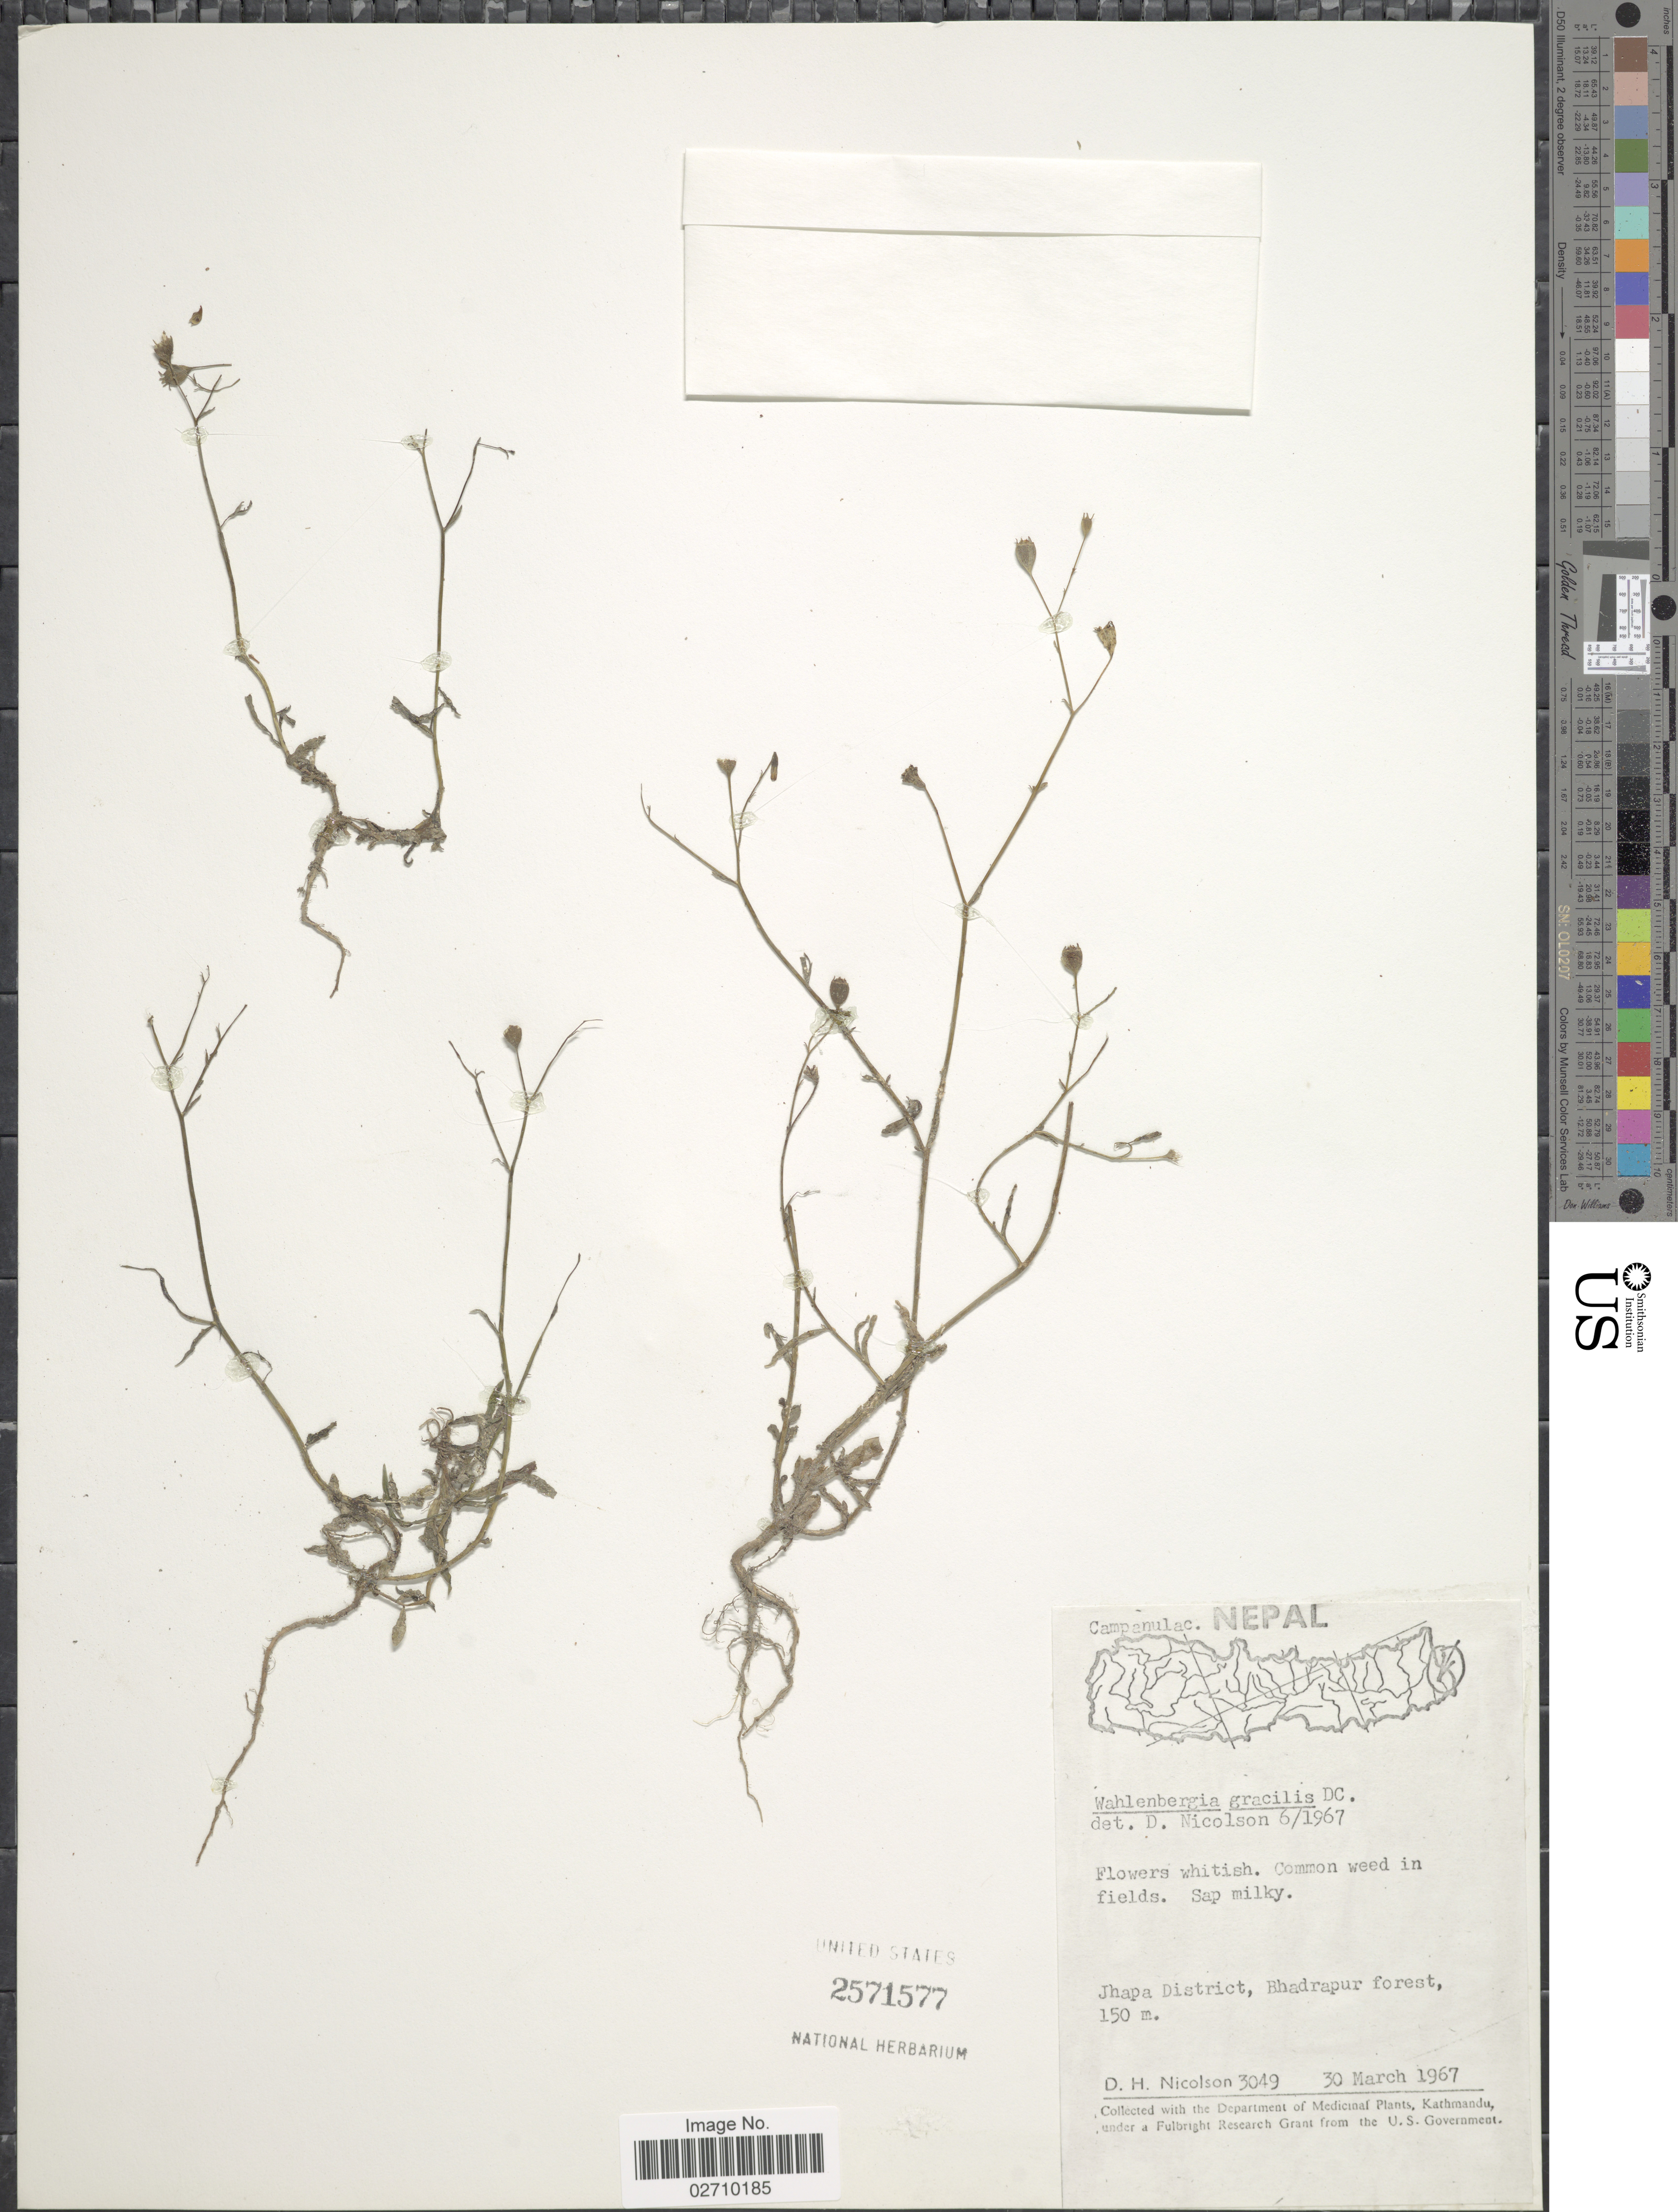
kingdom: Plantae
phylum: Tracheophyta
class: Magnoliopsida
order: Asterales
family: Campanulaceae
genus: Wahlenbergia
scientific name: Wahlenbergia gracilis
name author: A. DC.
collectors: D. H. Nicolson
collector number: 3049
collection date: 1967-03-30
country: Nepal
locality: Jhapa District, Bhadrapur forest.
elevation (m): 150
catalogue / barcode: US 2571577